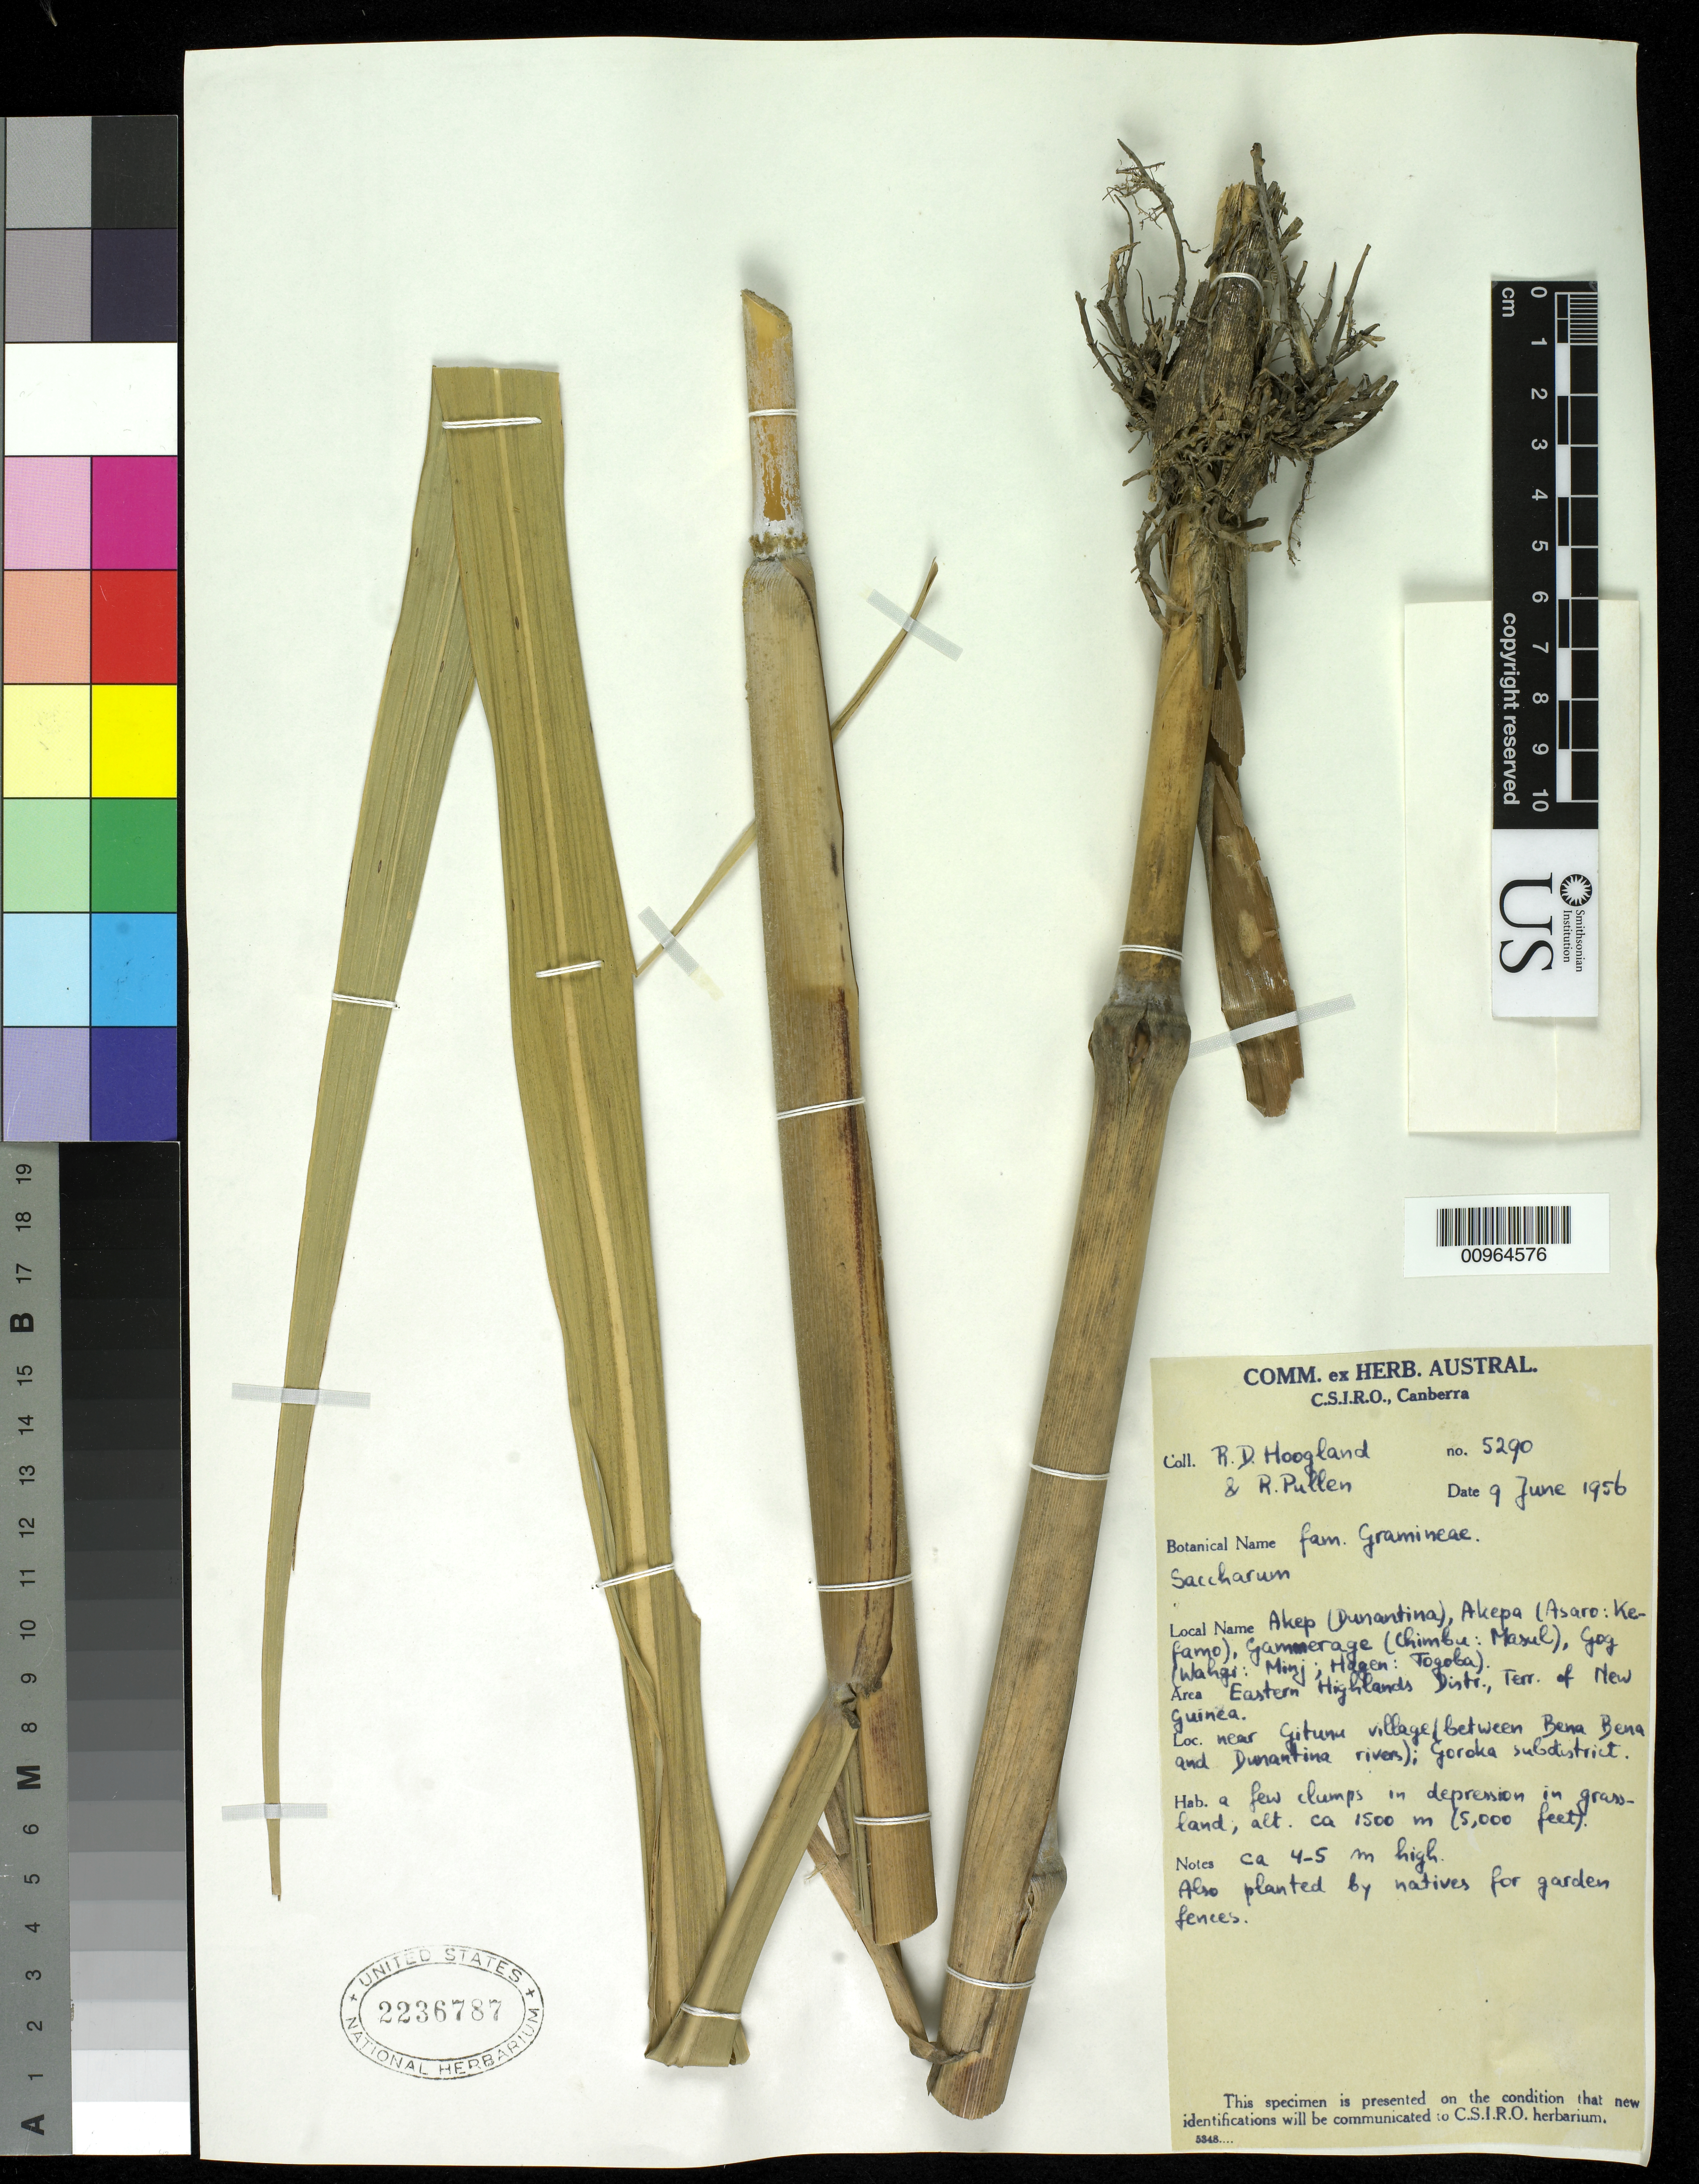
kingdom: Plantae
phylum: Tracheophyta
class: Liliopsida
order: Poales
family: Poaceae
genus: Saccharum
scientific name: Saccharum sp.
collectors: R. D. Hoogland & R. Pullen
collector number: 5290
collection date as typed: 09 Jun 1956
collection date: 1956-06-09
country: Papua New Guinea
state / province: Eastern Highlands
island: New Guinea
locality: Near Gitunu village (between Bena Bena and Dunantina rivers); Goroka subdistrict.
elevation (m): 1500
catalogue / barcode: US 2236787